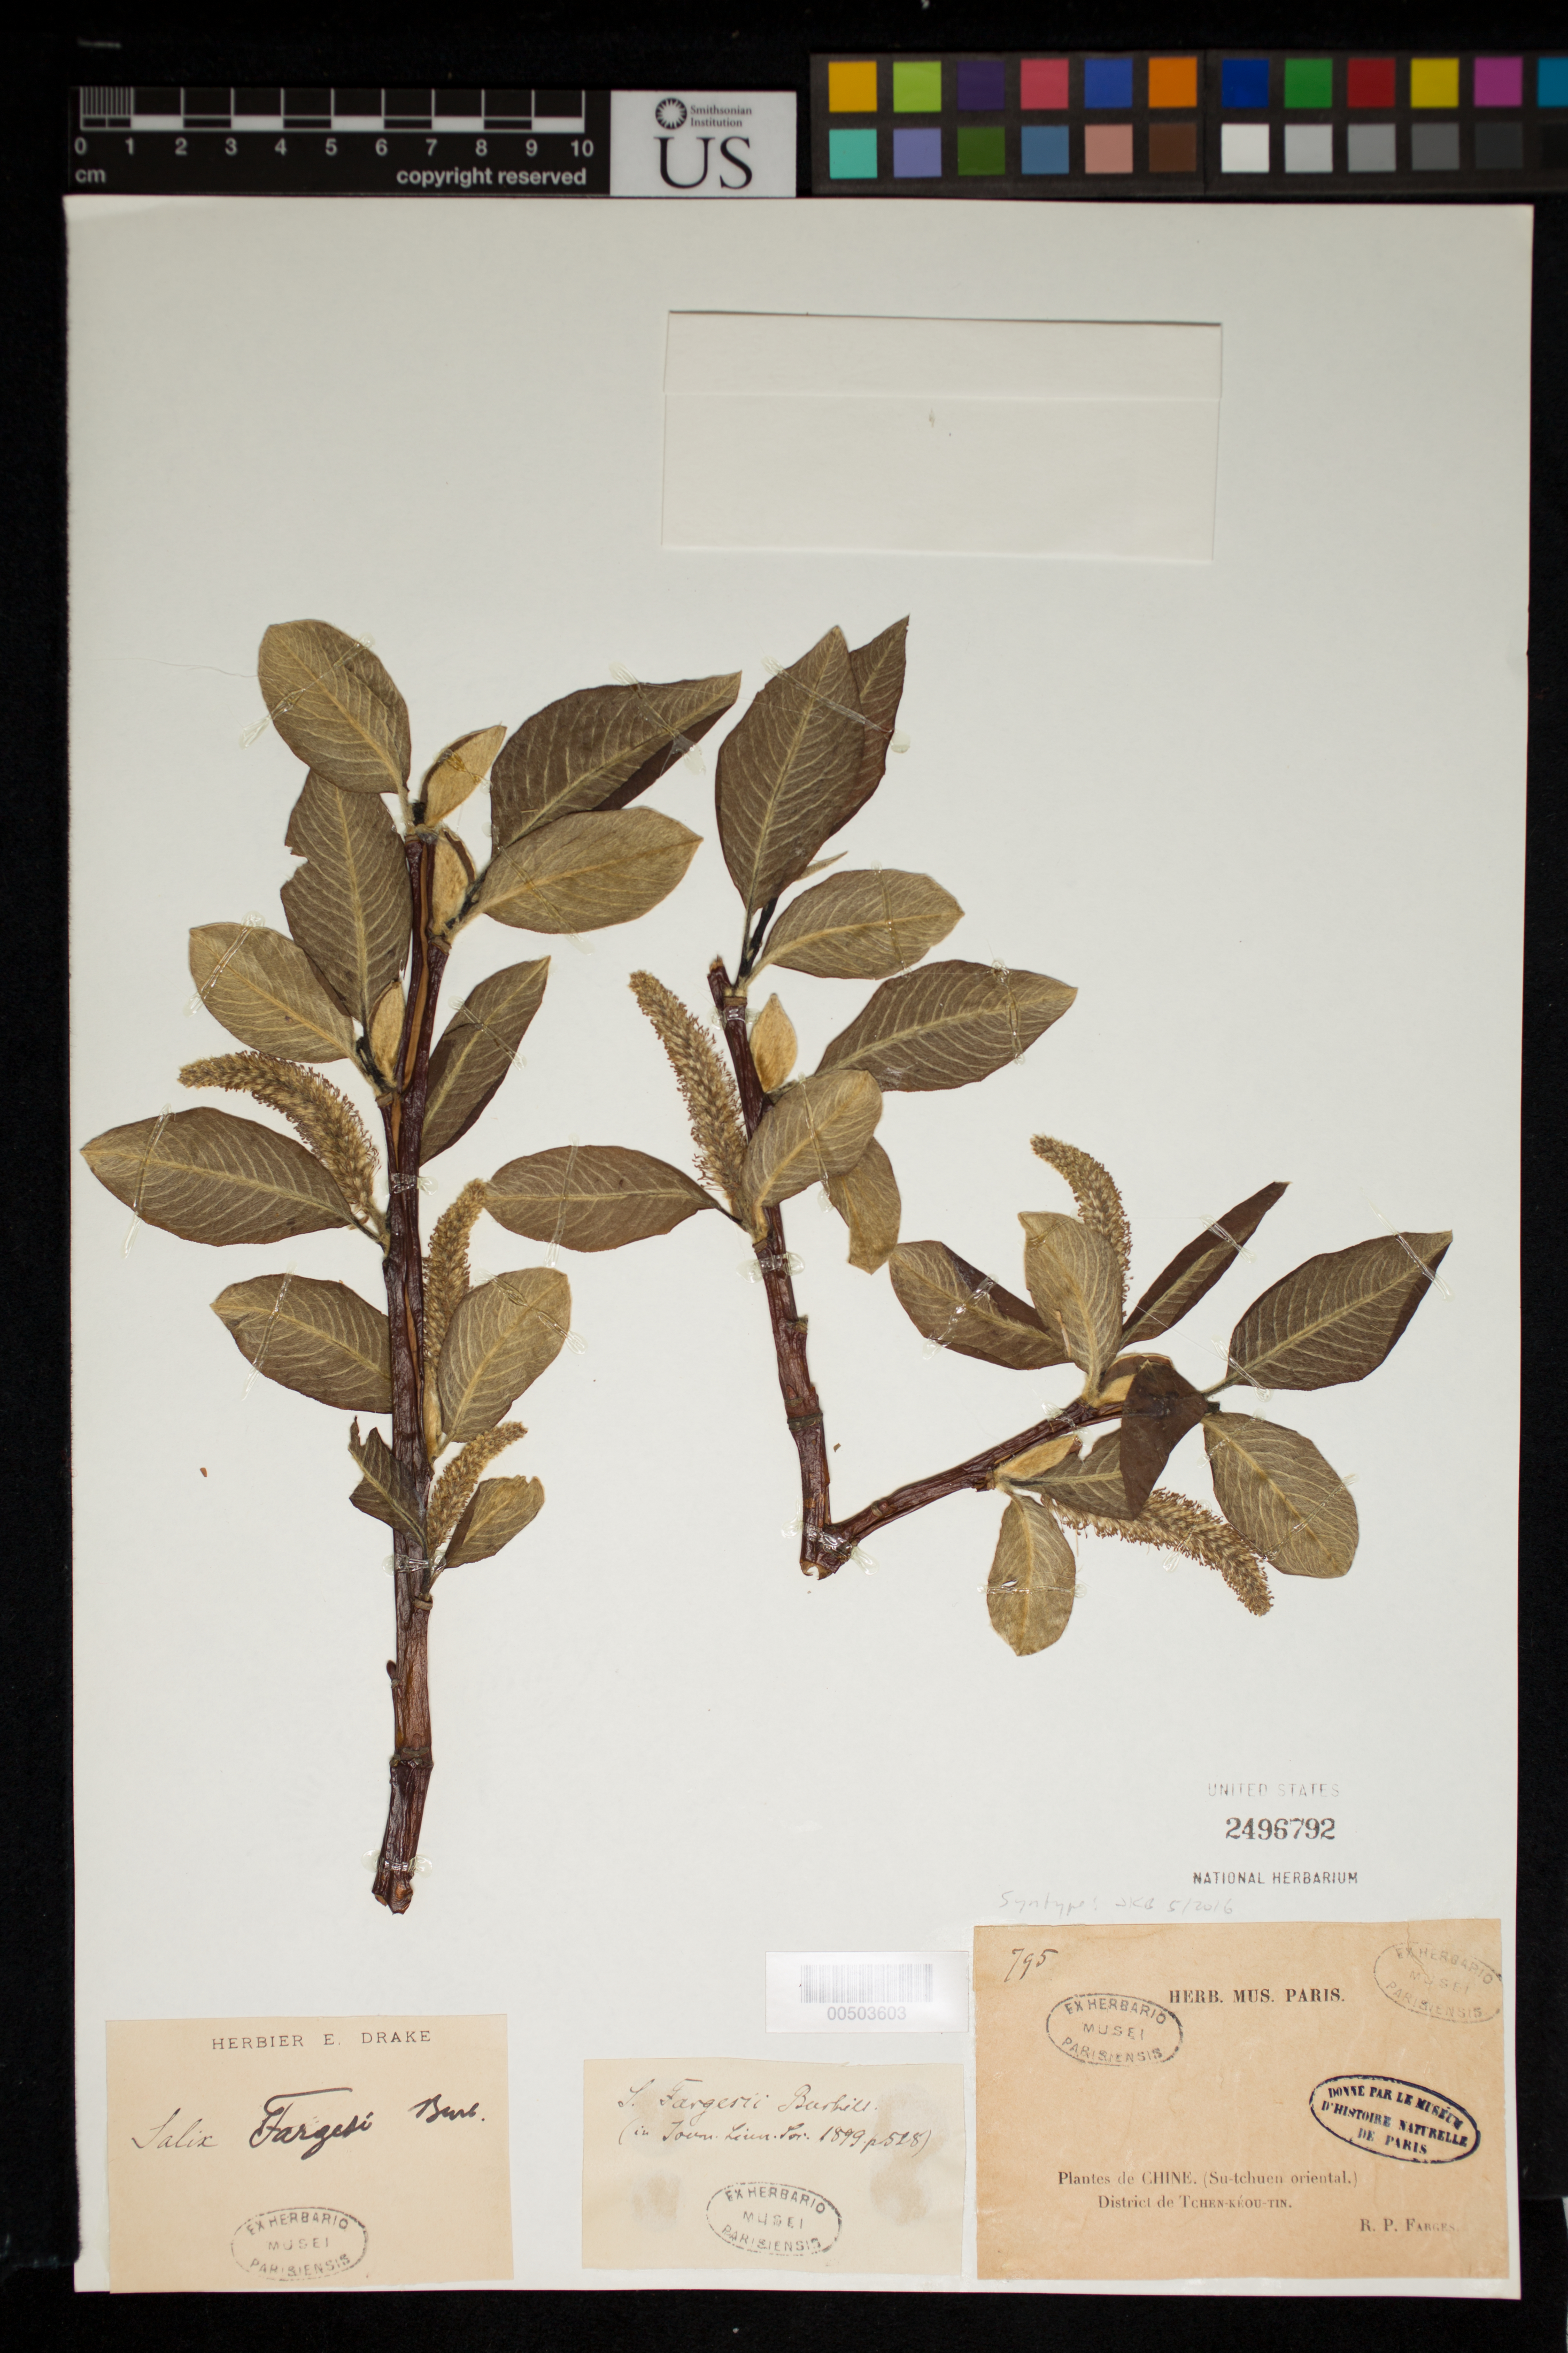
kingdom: Plantae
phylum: Tracheophyta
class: Magnoliopsida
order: Malpighiales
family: Salicaceae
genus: Salix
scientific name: Salix fargesii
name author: Burkill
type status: Syntype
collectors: P. G. Farges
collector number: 795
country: China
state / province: Sichuan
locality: Su-tchuen oriental. District de Tchen-keou-tin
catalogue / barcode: US 2496792